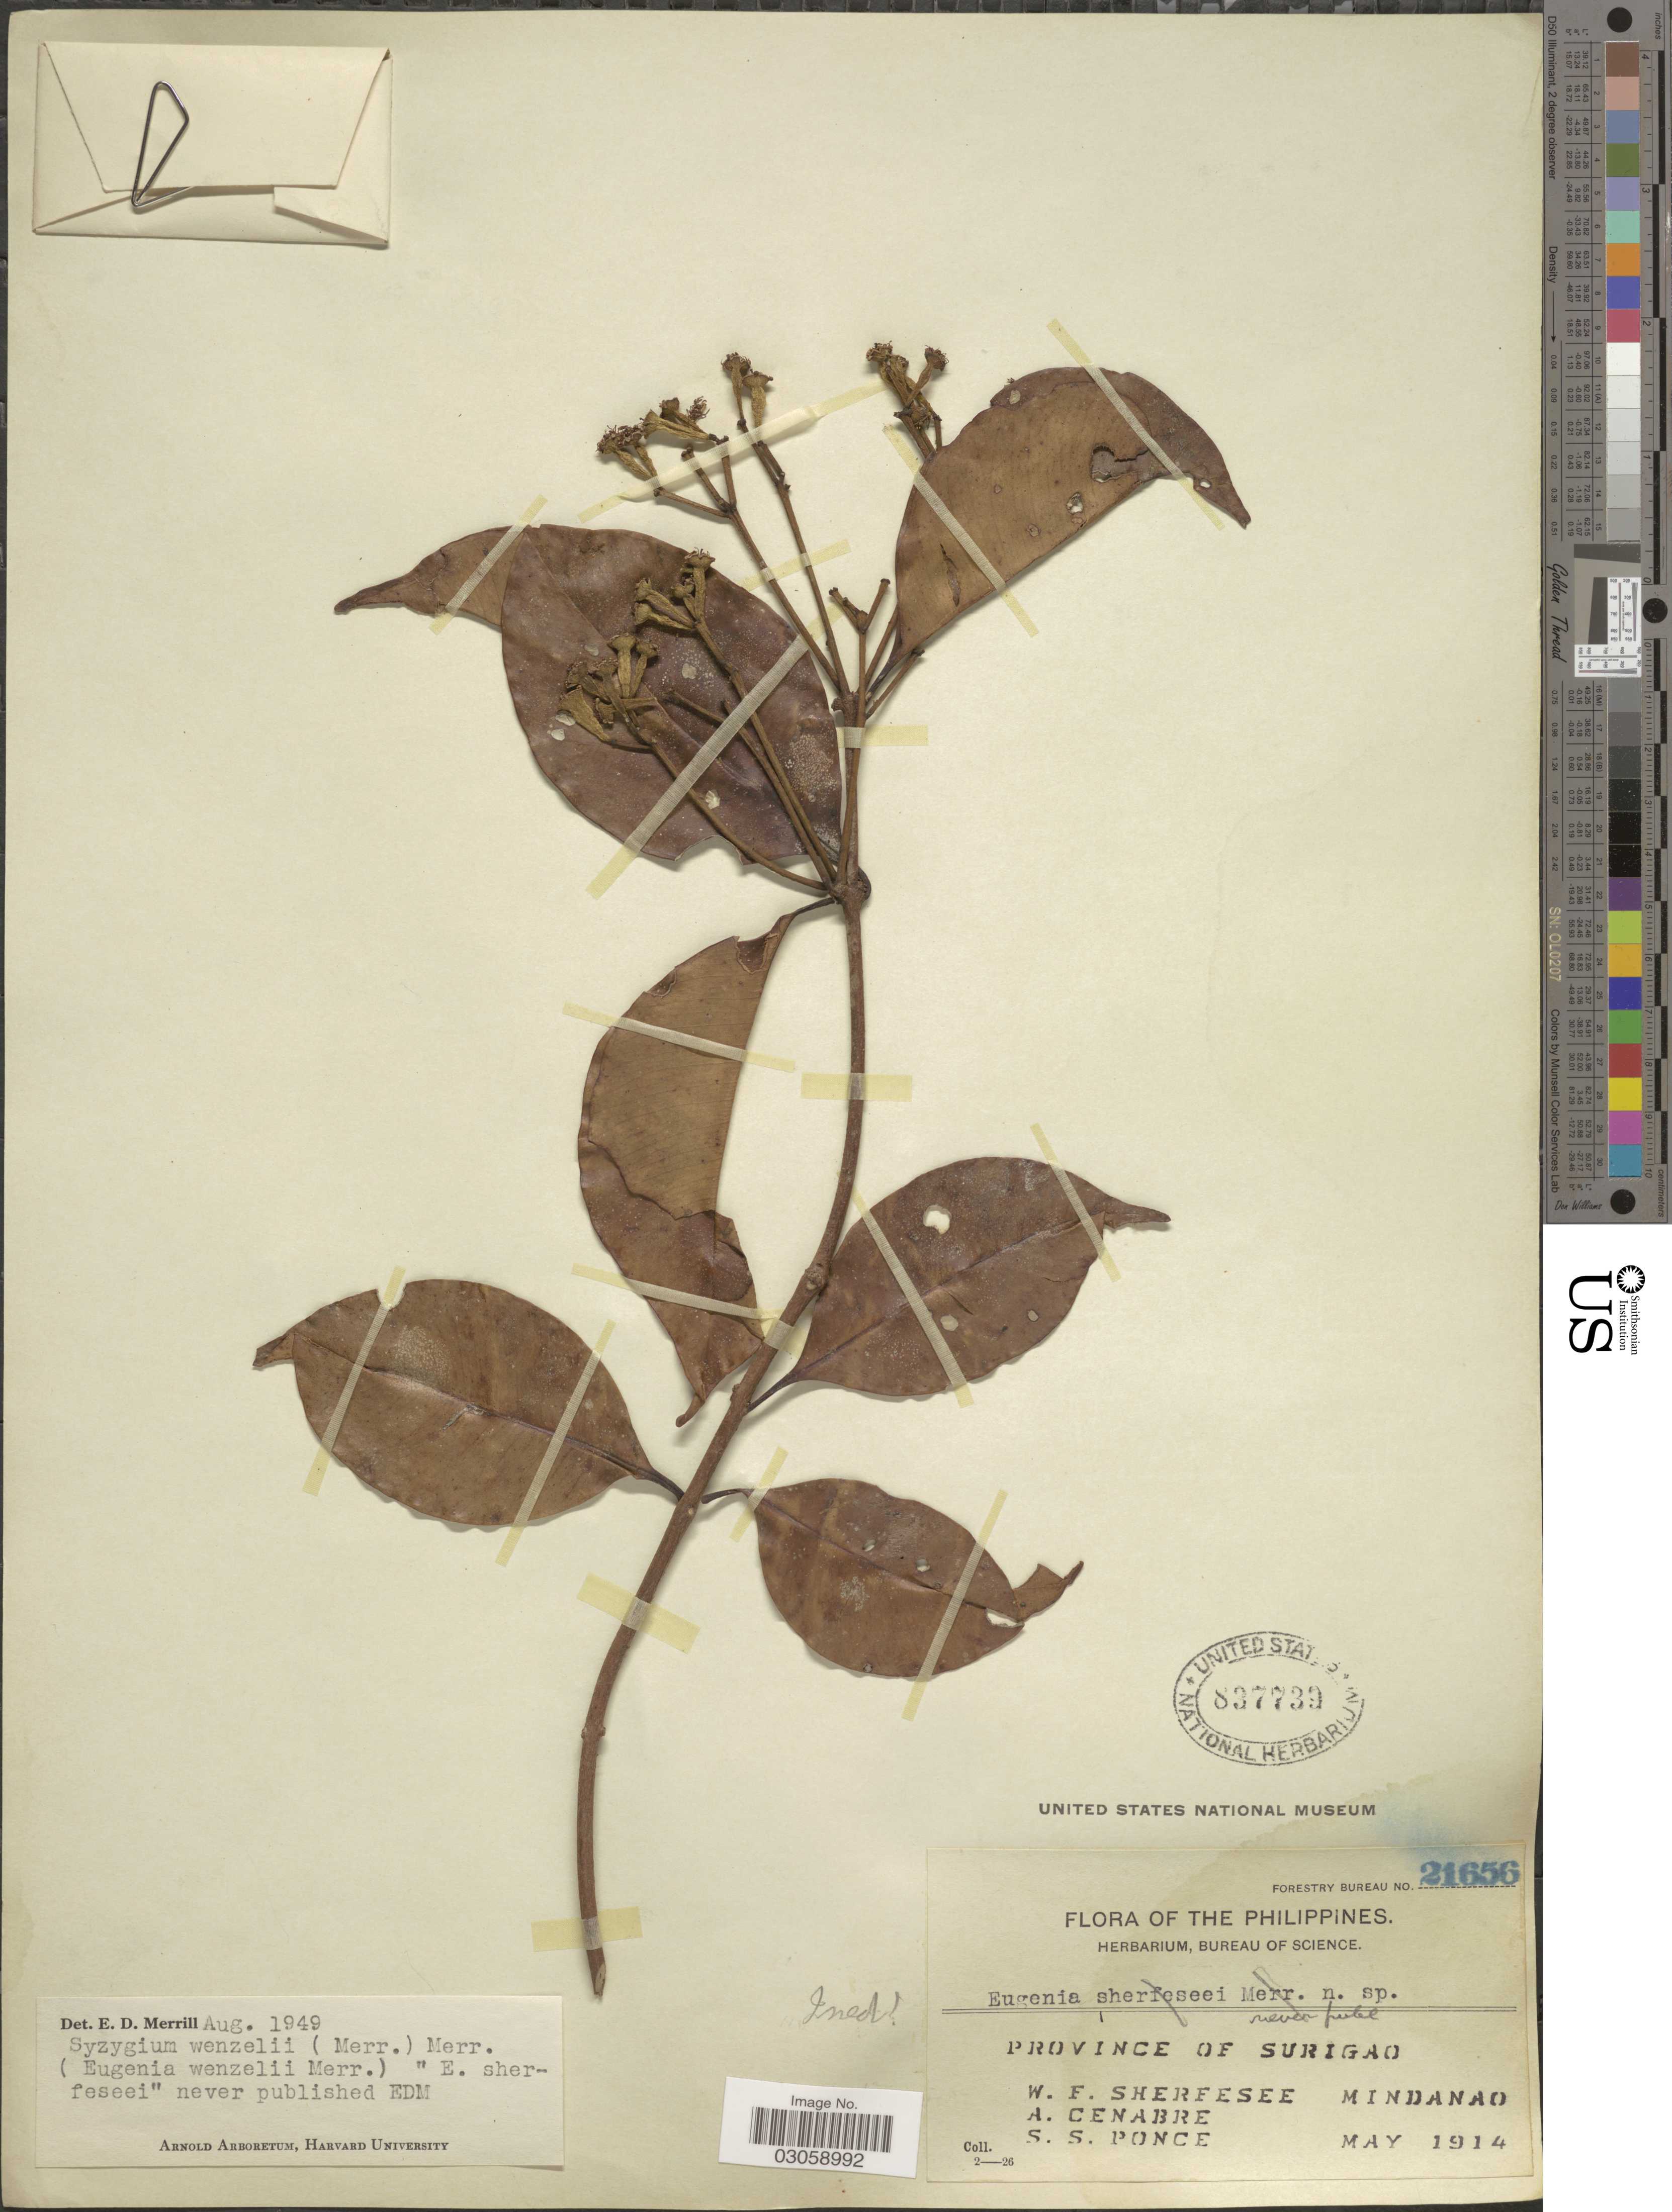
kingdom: Plantae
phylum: Tracheophyta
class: Magnoliopsida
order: Myrtales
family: Myrtaceae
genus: Syzygium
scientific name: Syzygium wenzelii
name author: (Merr.) Merr.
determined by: Merrill, Elmer D.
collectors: W. Sherfesee, A. Cenabre & S. Ponce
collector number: Forestry Bureau 21656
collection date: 1914-05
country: Philippines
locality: Province of Surigao, Mindanao.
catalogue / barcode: US 837739